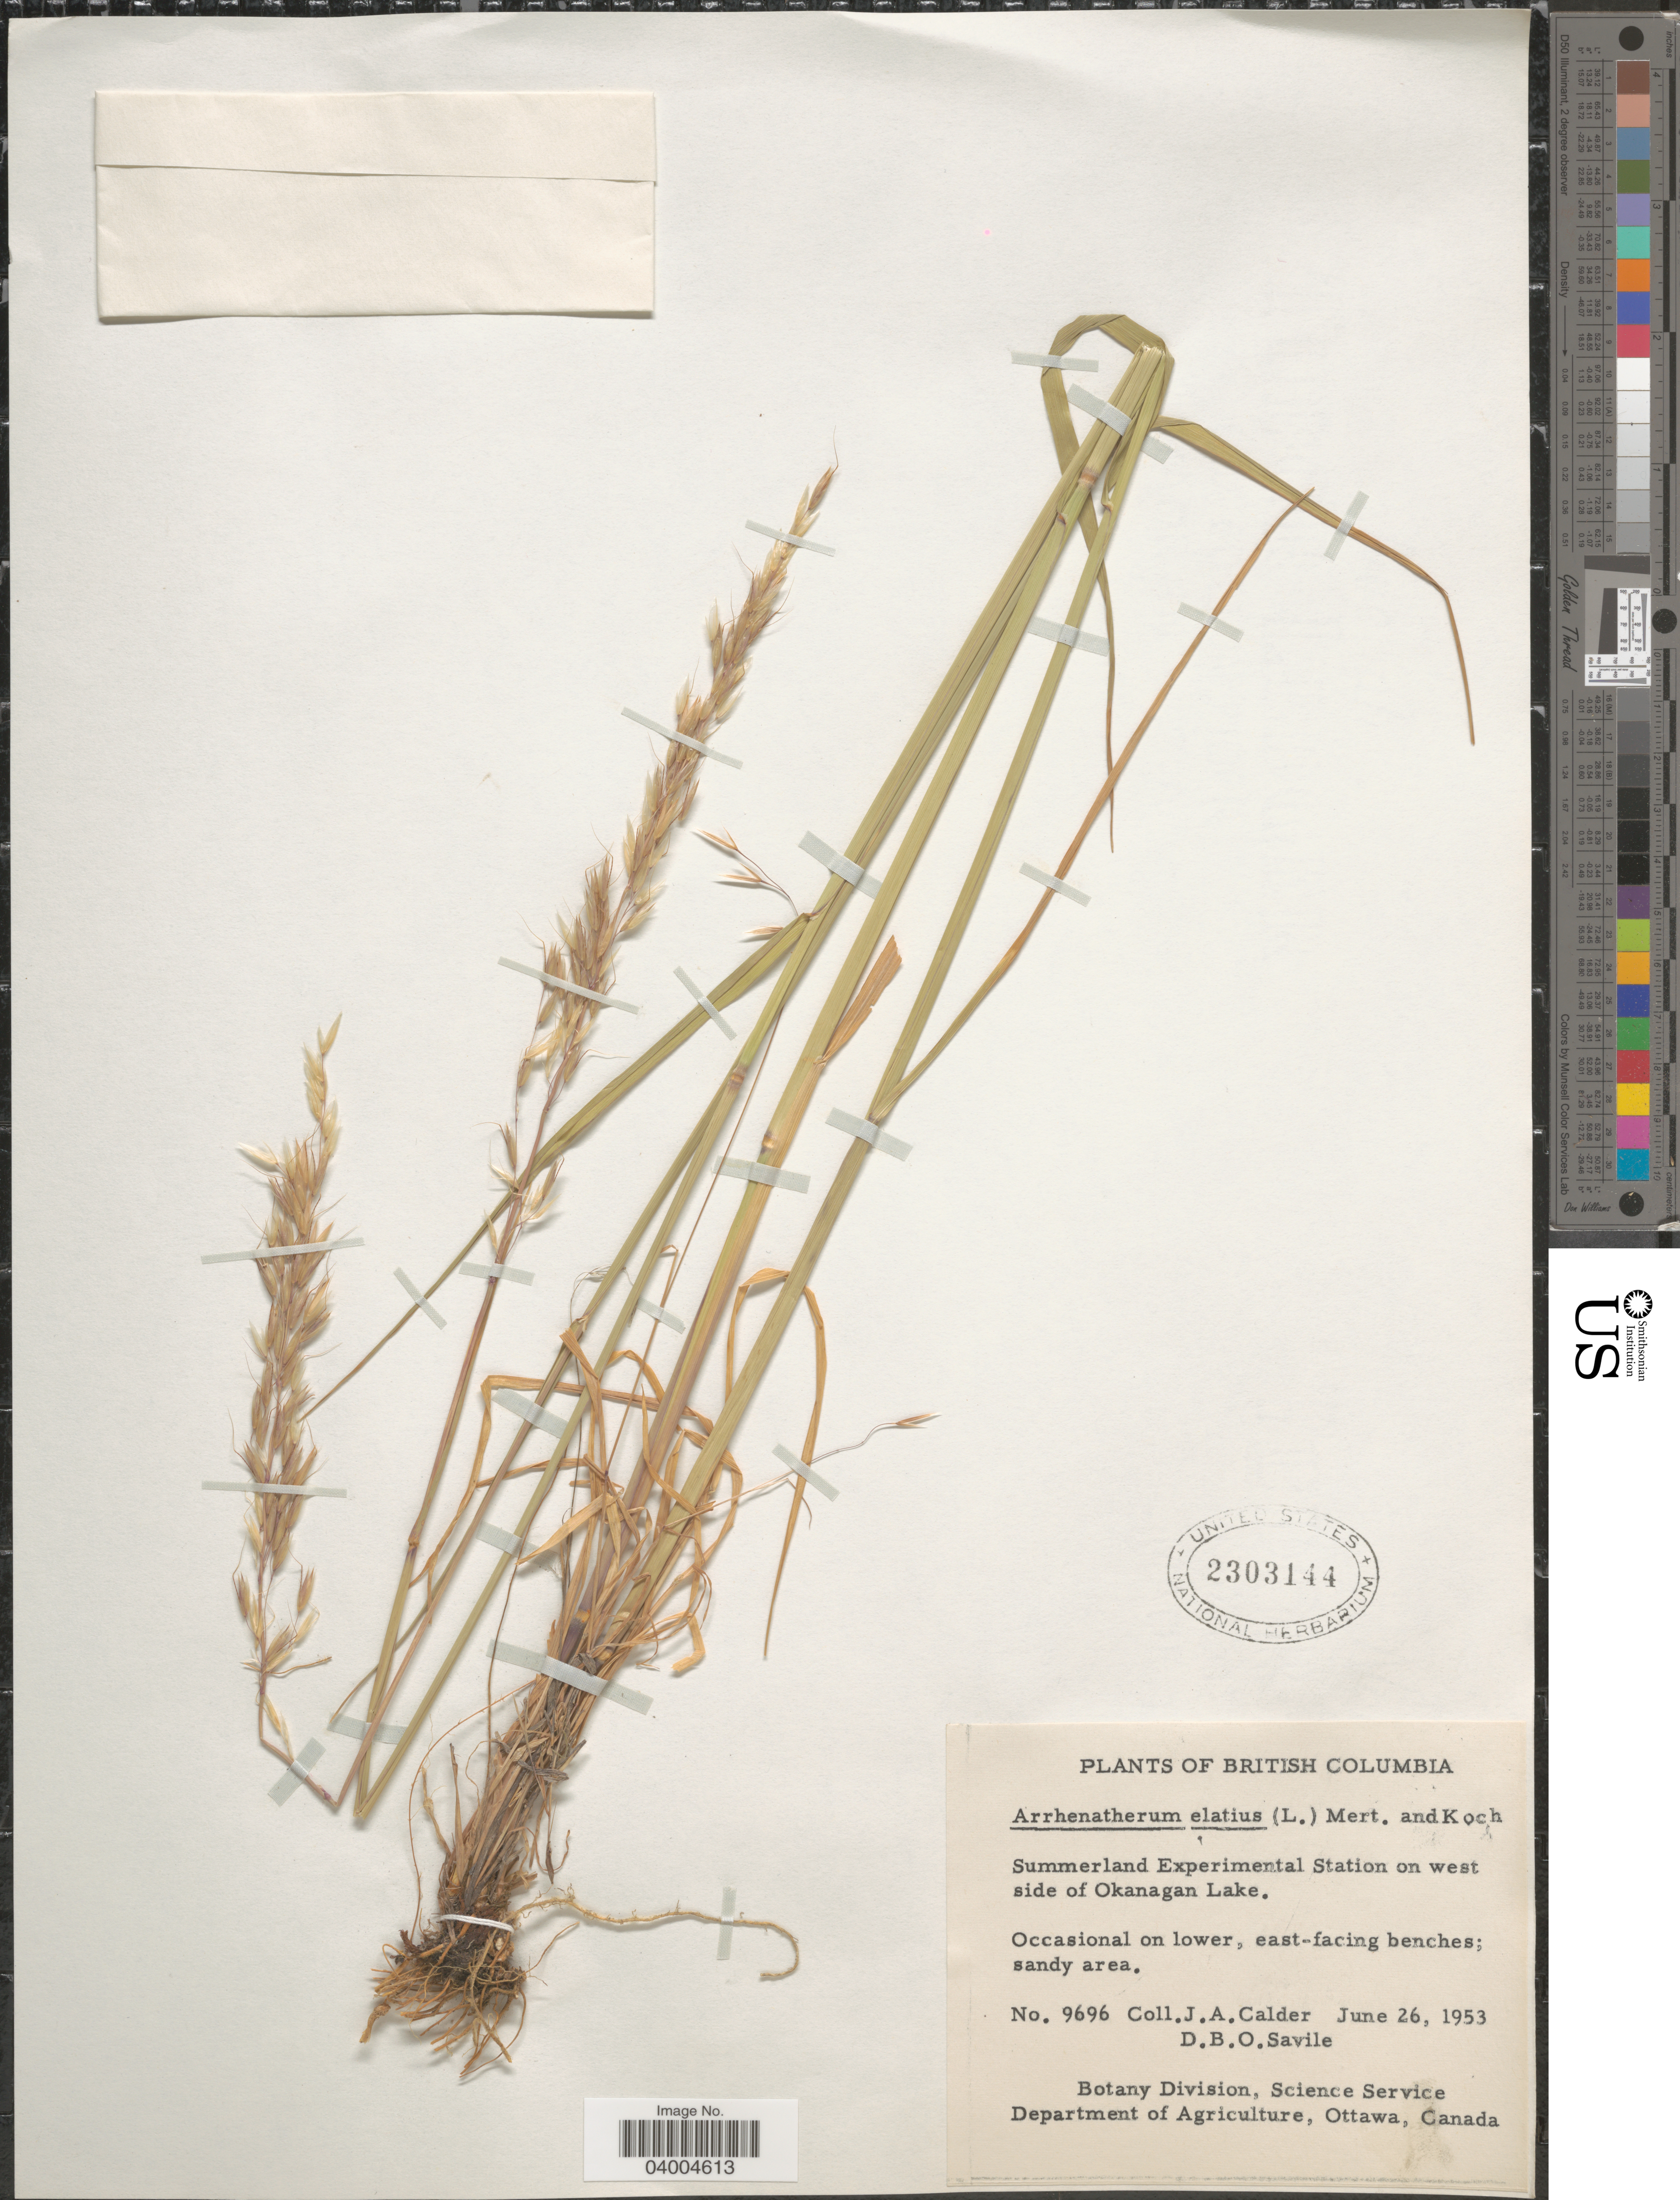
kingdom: Plantae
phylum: Tracheophyta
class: Liliopsida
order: Poales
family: Poaceae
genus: Arrhenatherum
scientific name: Arrhenatherum elatius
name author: (L.) J. Presl & C. Presl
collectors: J. A. Calder & D. Savile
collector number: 9696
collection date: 1953-06-26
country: Canada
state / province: British Columbia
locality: Summerland Experimental Station on west side of Okanagan Lake. On lower, east-facing benches.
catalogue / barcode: US 2303144